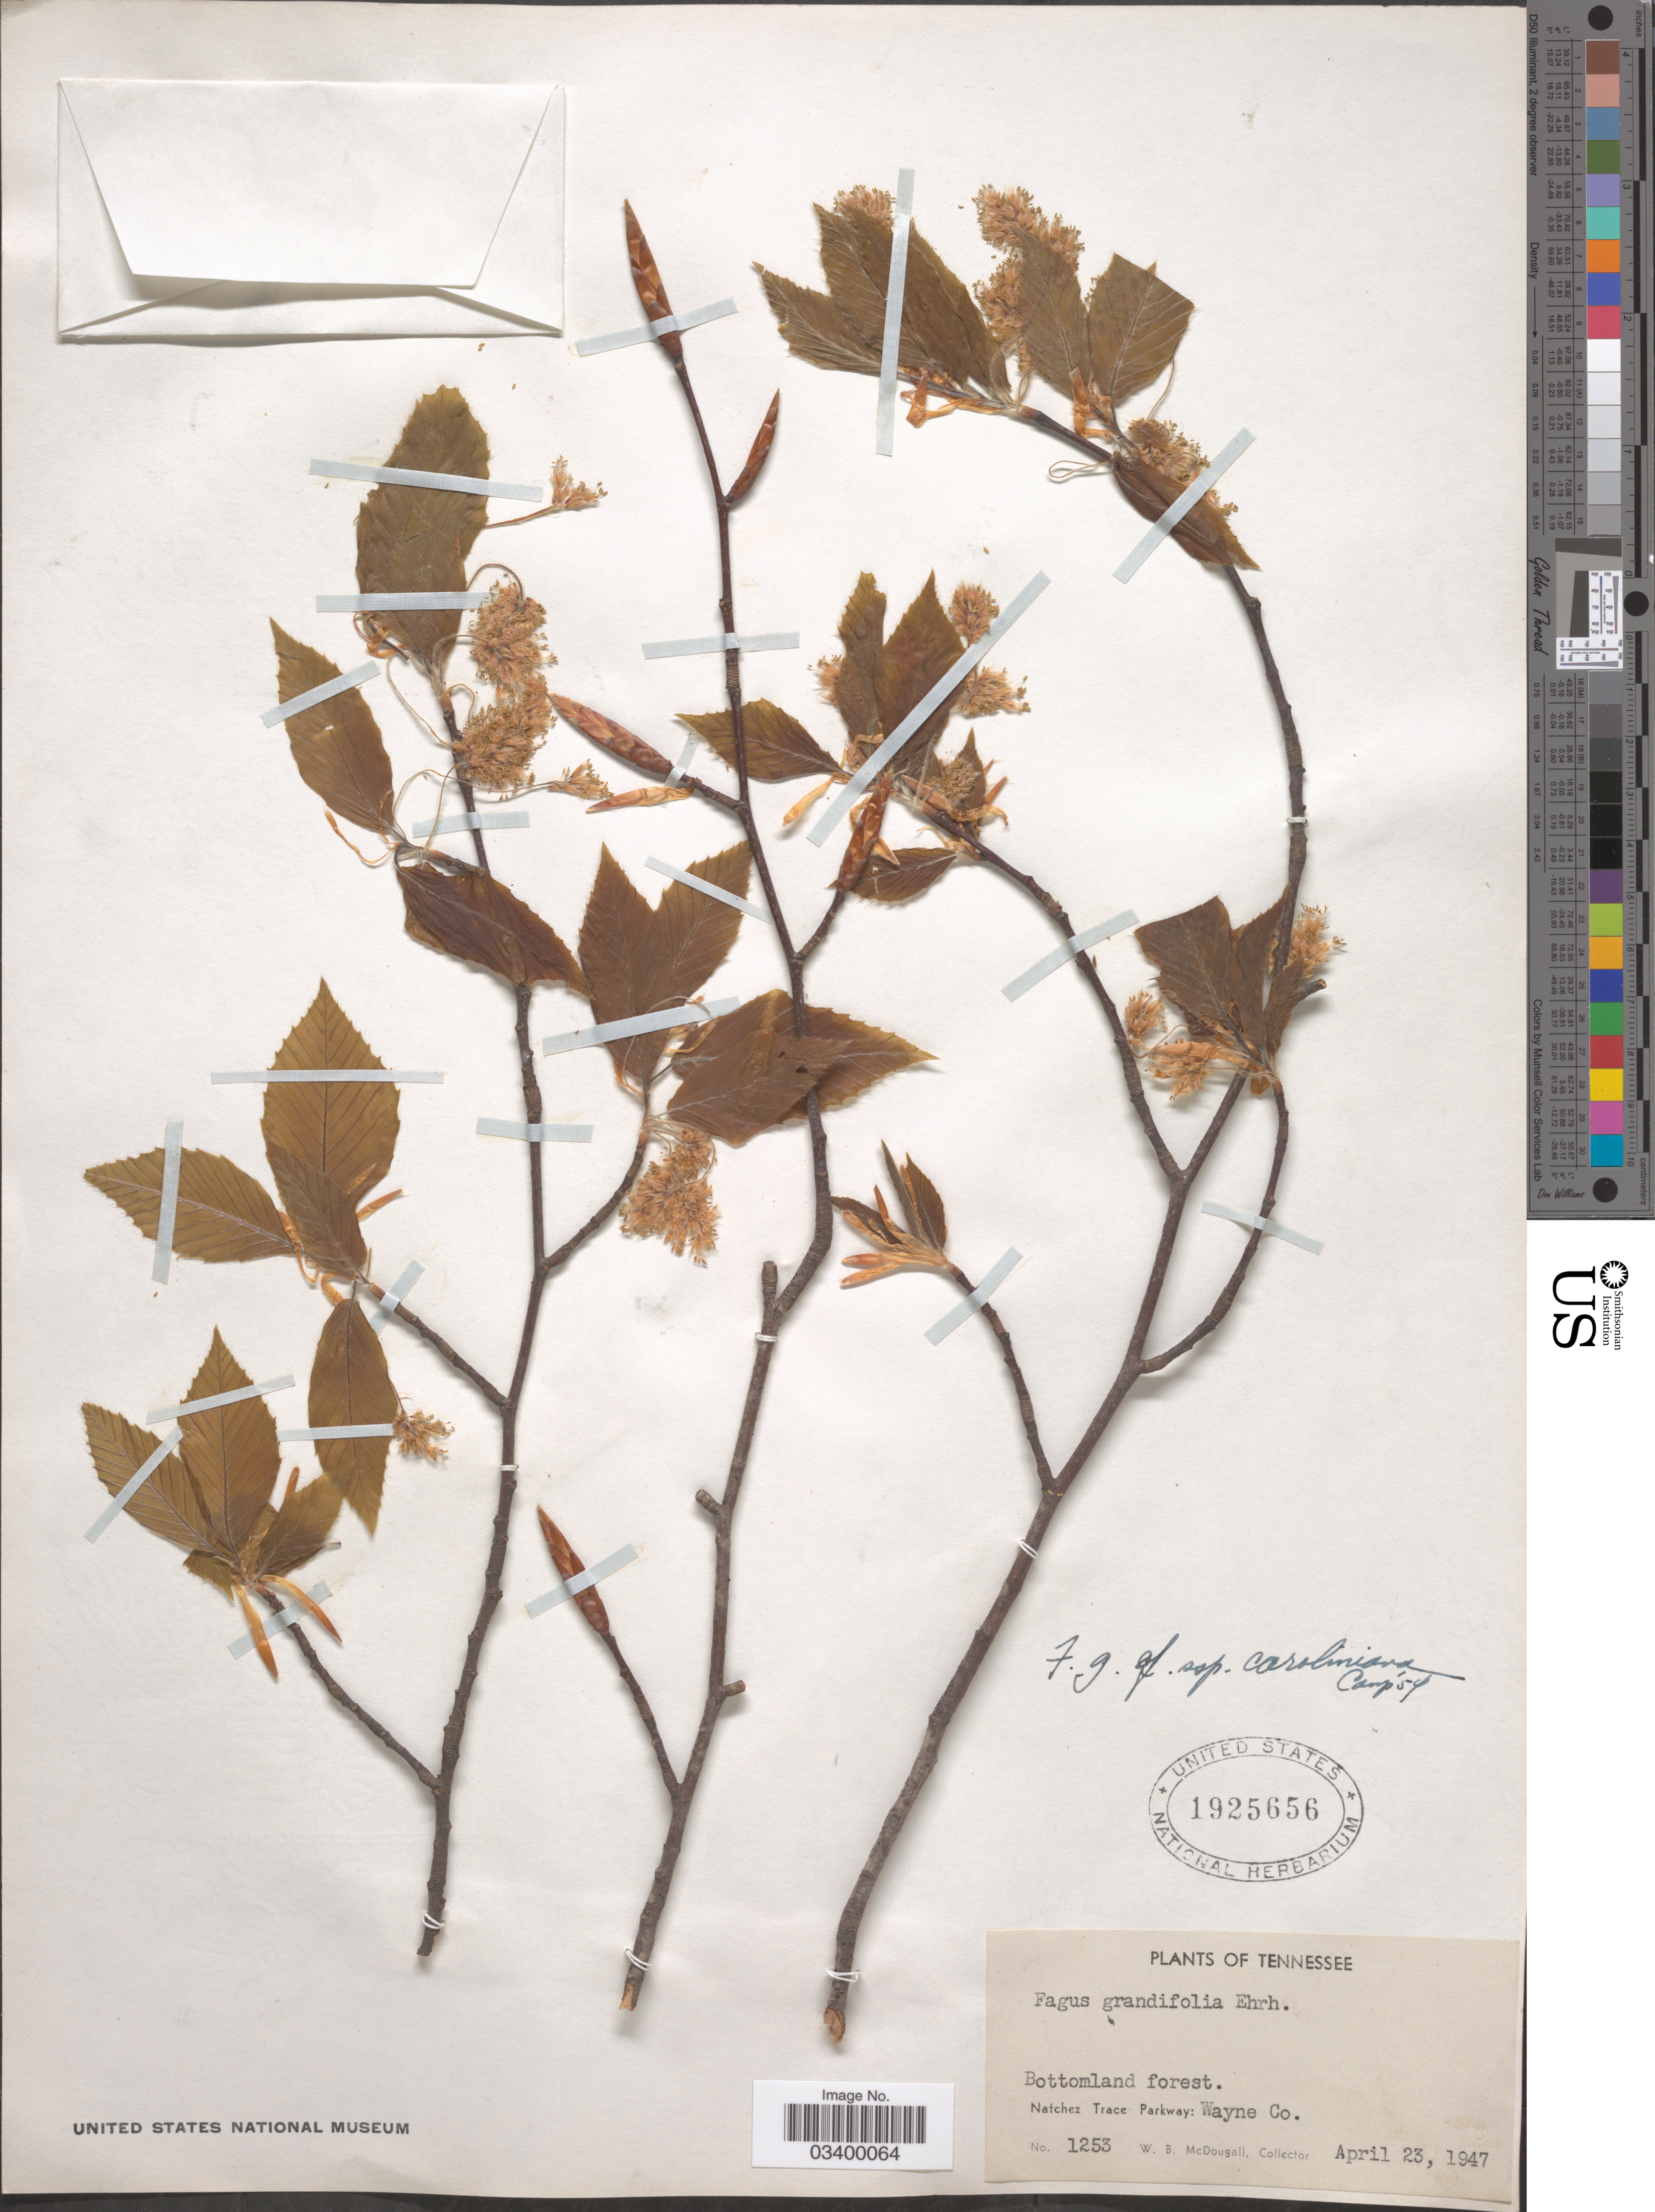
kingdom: Plantae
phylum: Tracheophyta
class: Magnoliopsida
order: Fagales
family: Fagaceae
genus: Fagus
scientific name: Fagus grandifolia subsp. caroliniana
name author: (Loudon) Fernald & Rehder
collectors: W. B. McDougall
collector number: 1253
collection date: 1947-04-23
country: United States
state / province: Tennessee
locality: Natchez Trace Parkway: Wayne Co.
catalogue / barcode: US 1925656